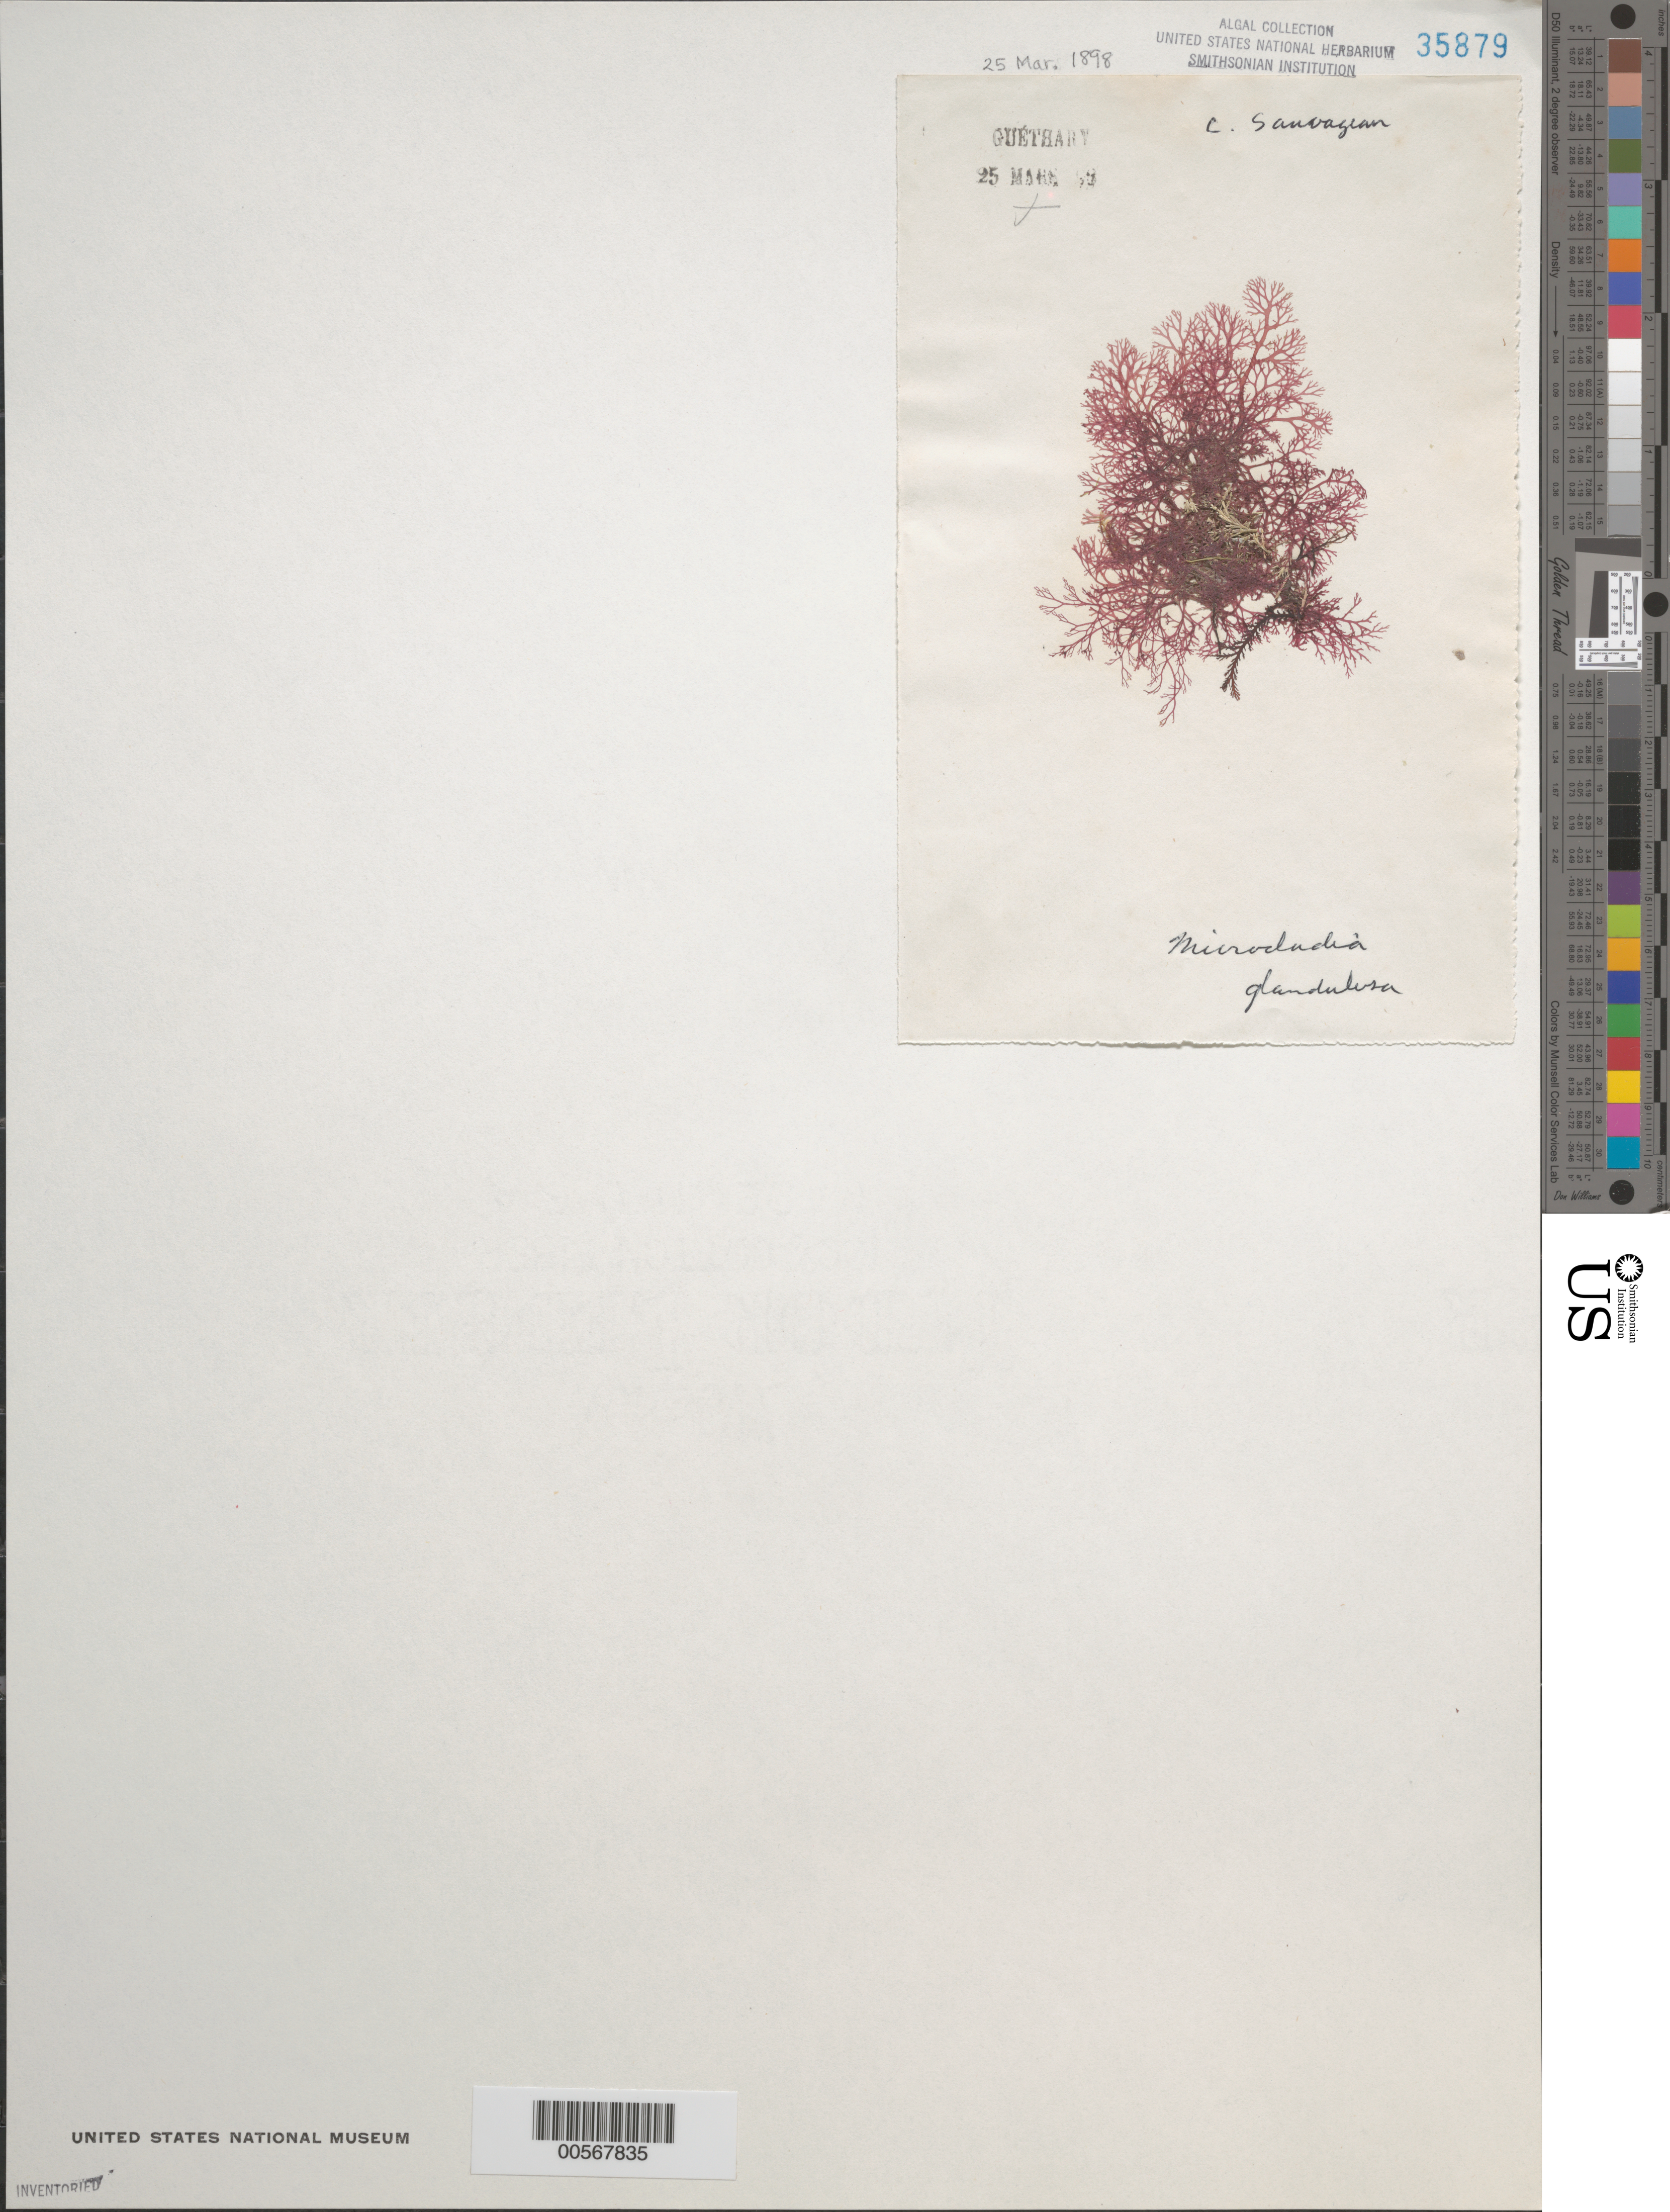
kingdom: Plantae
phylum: Rhodophyta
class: Florideophyceae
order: Ceramiales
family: Ceramiaceae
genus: Microcladia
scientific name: Microcladia glandulosa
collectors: C. F. Sauvageau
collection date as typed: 25 Mar 1898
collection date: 1898-03-25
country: France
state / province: Nouvelle-Aquitaine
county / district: Pyrénées-Atlantiques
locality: Guethary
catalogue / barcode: US 35879